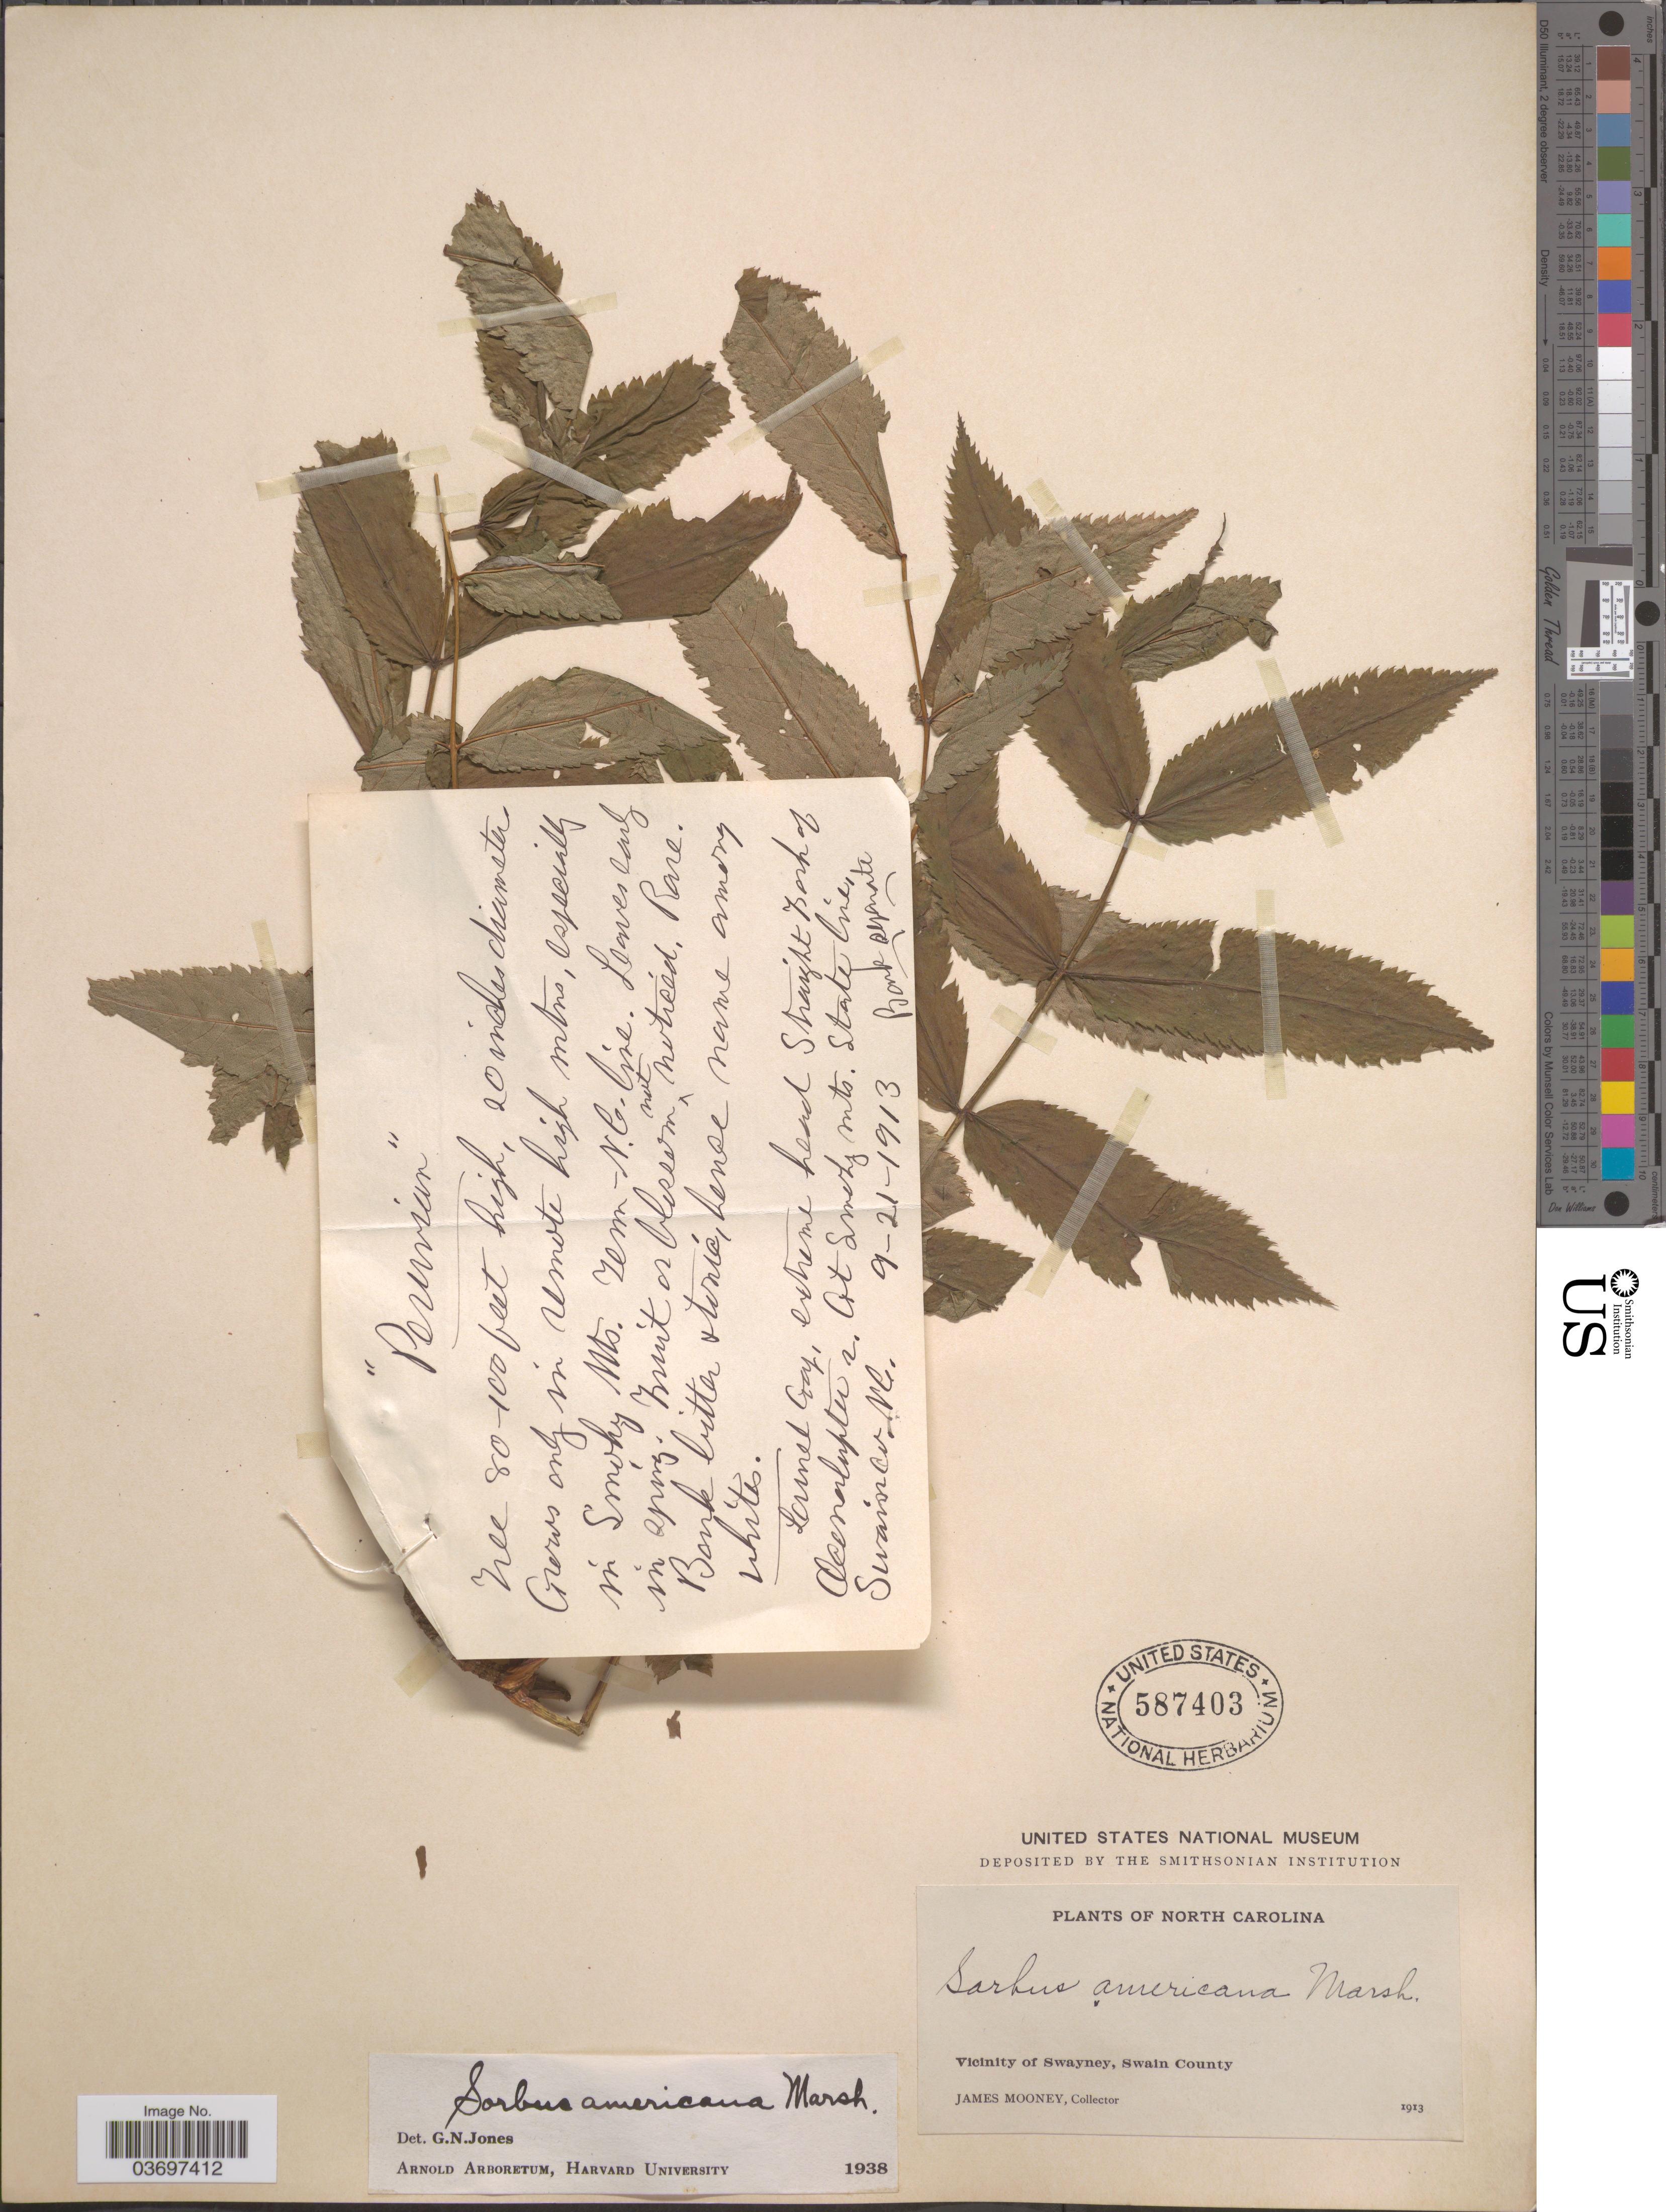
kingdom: Plantae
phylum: Tracheophyta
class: Magnoliopsida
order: Rosales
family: Rosaceae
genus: Sorbus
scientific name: Sorbus americana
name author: Marshall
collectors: J. Mooney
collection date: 1913-09-21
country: United States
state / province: North Carolina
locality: At Smoky Mts. State Line. Swain County.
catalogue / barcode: US 587403